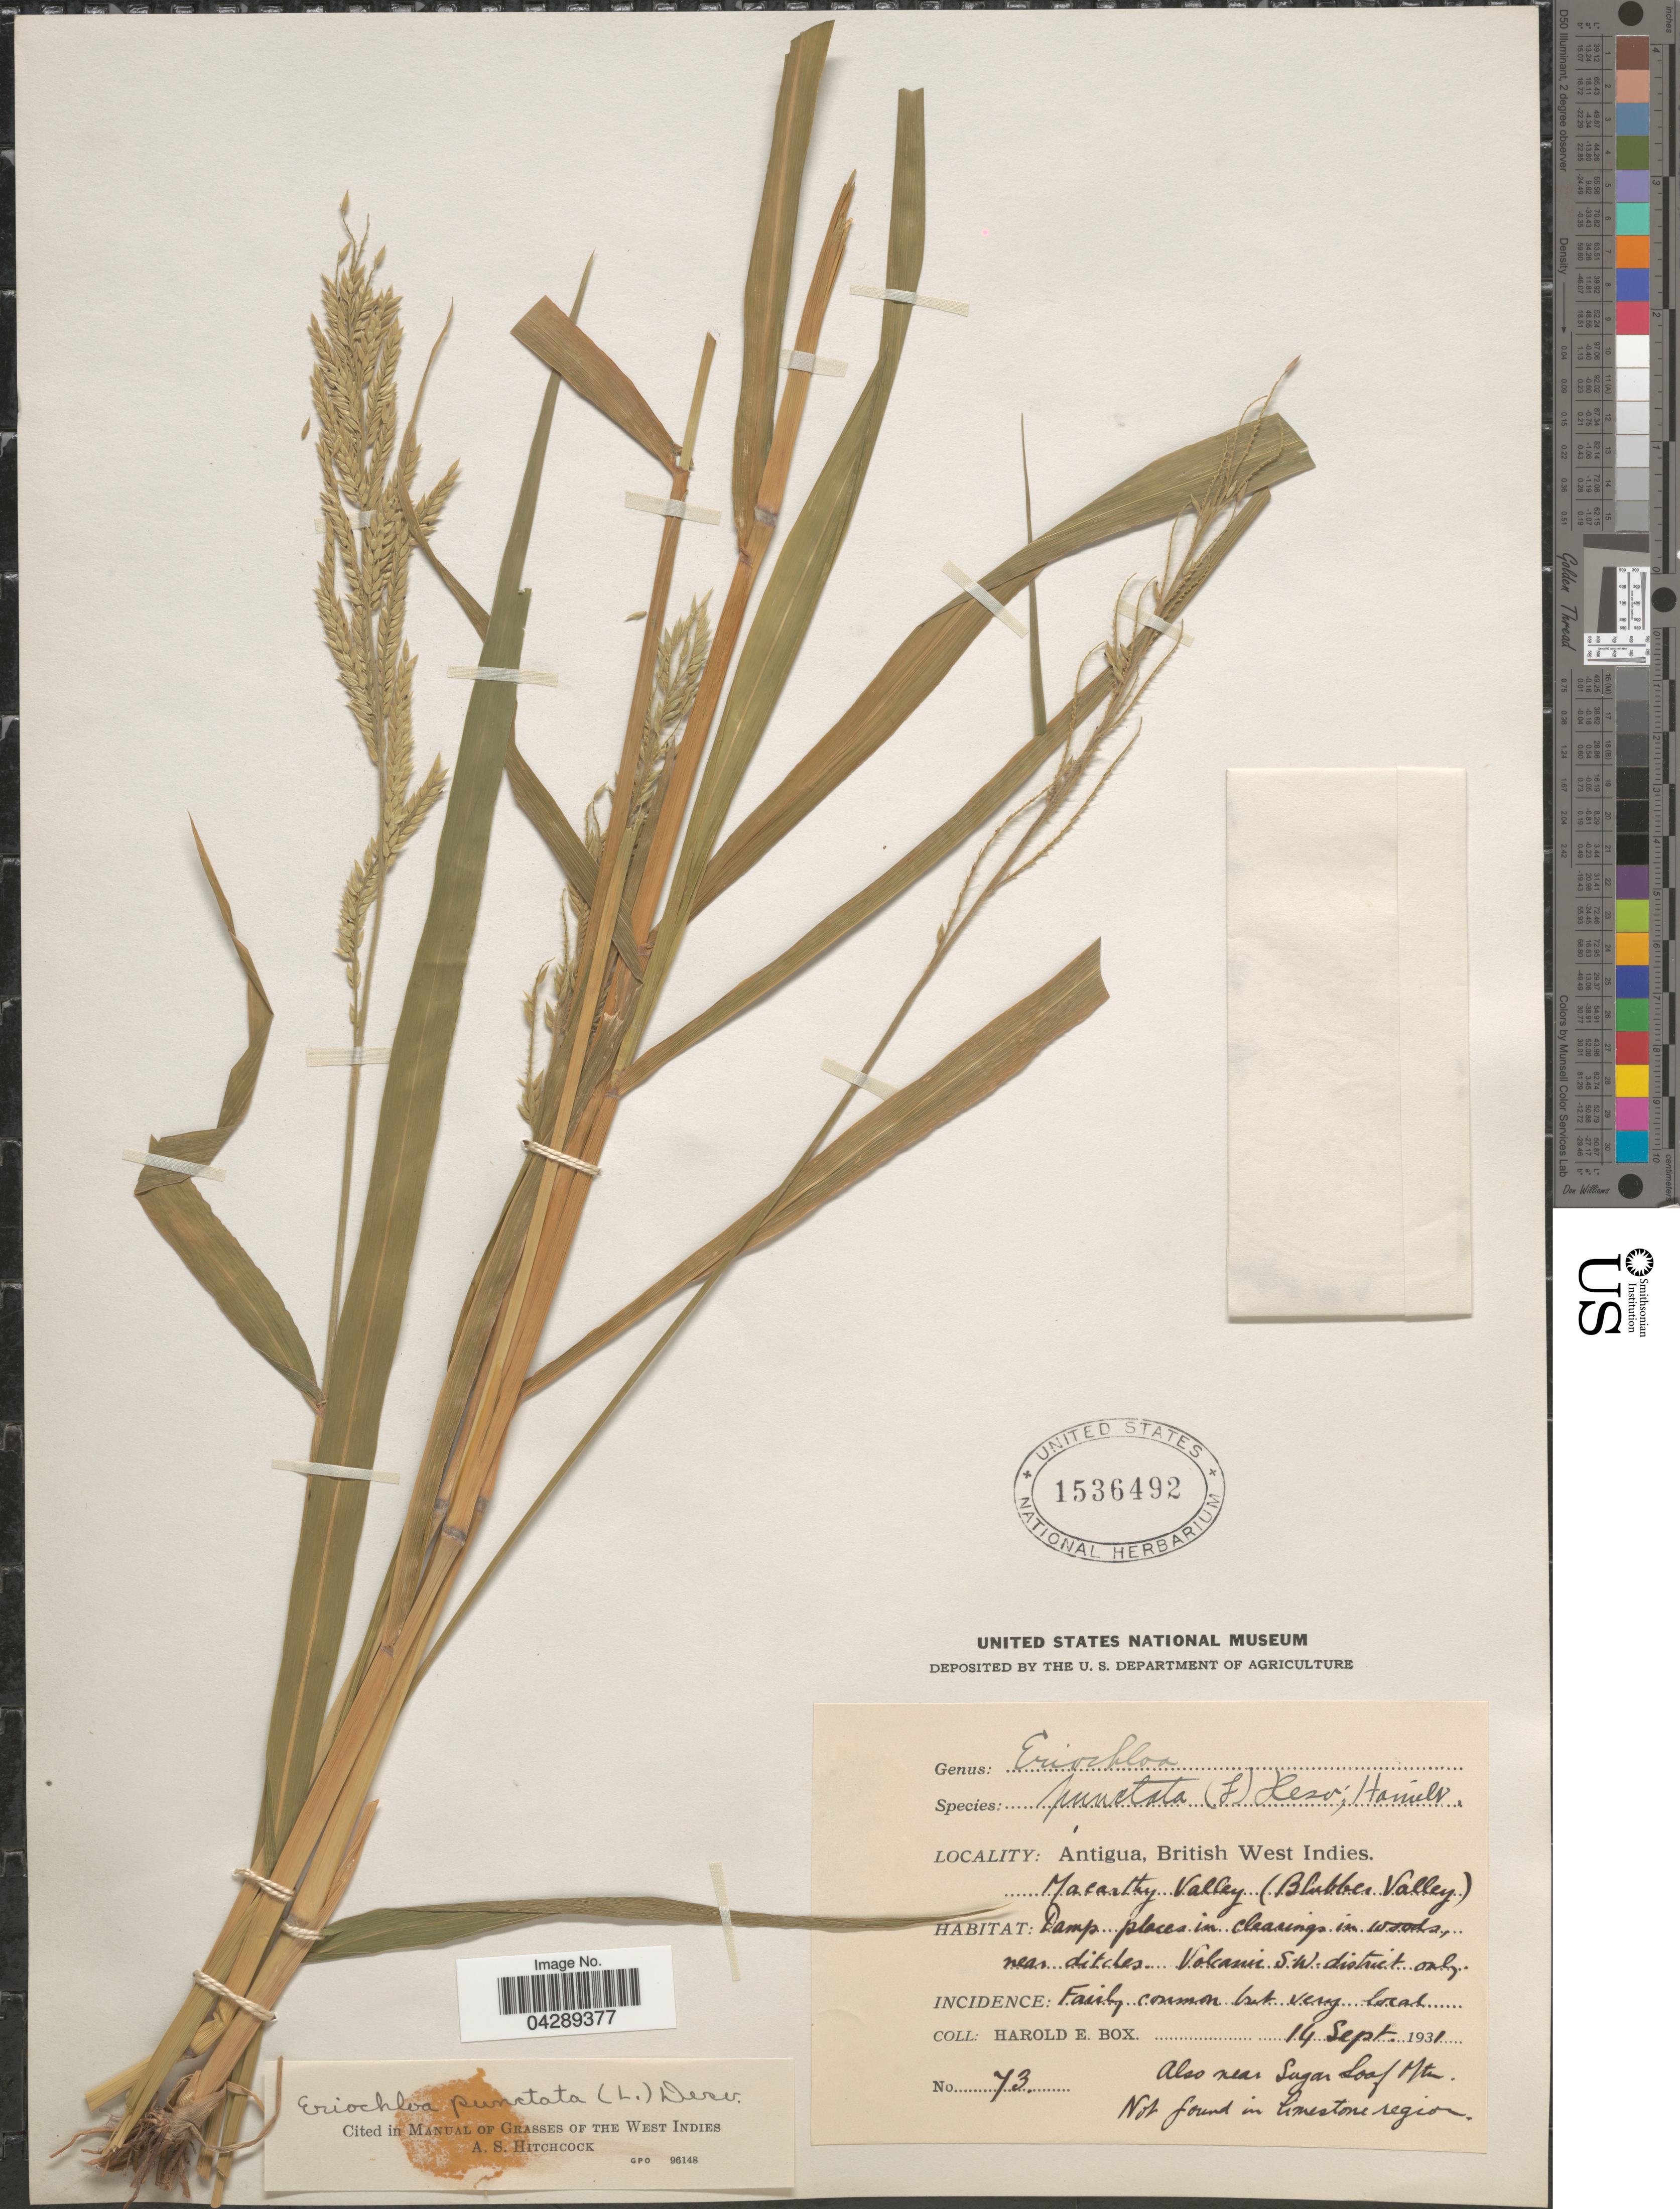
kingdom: Plantae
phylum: Tracheophyta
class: Liliopsida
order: Poales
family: Poaceae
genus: Eriochloa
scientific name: Eriochloa punctata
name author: (L.) Desv. ex Ham.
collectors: H. E. Box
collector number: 73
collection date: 1931-09-14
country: Antigua and Barbuda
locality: Antigua, British West Indies. Macarthy Valley (Blubber Valley). Damp places in clearings in woods, near ditches. Volcanic S.W. district only. Also near Sugar Loaf Mtn.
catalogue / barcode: US 1536492